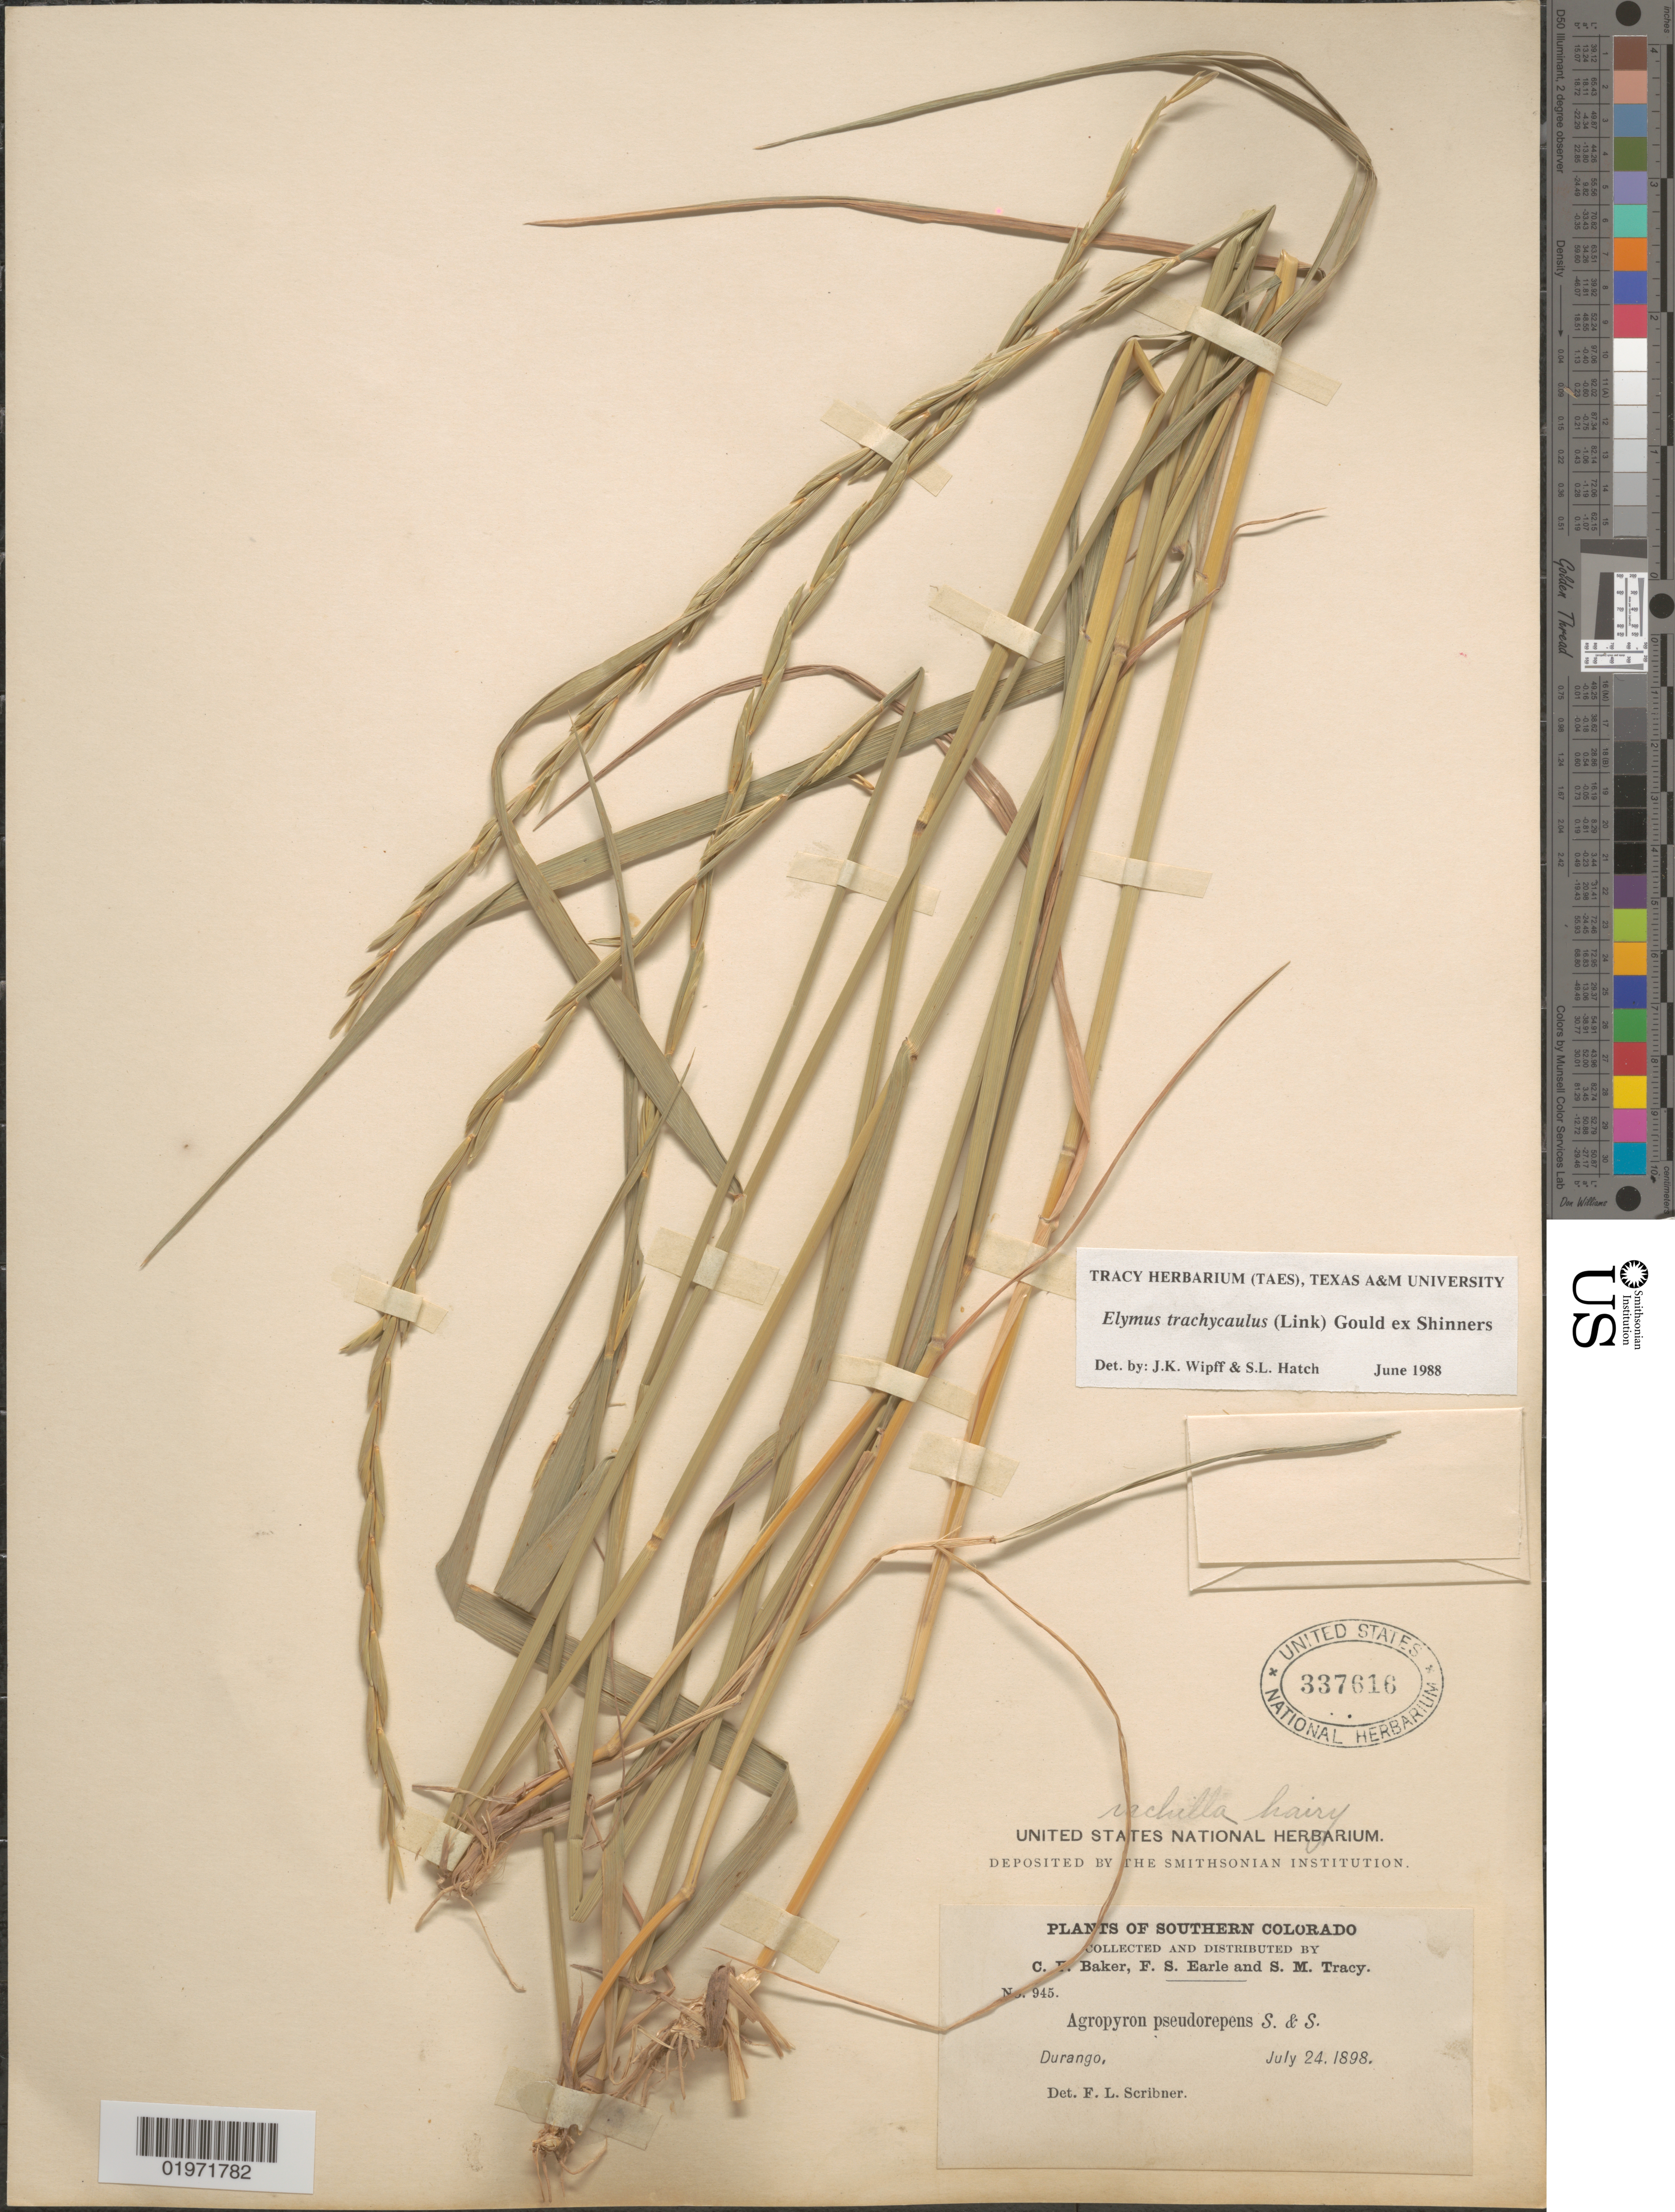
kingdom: Plantae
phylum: Tracheophyta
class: Liliopsida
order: Poales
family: Poaceae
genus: Elymus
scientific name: Elymus trachycaulus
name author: (Link) Gould ex Shinners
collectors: C. F. Baker, F. S. Earle & S. M. Tracy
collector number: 945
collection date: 1898-07-24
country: United States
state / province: Colorado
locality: Southern Colorado. Durango.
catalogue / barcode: US 337616